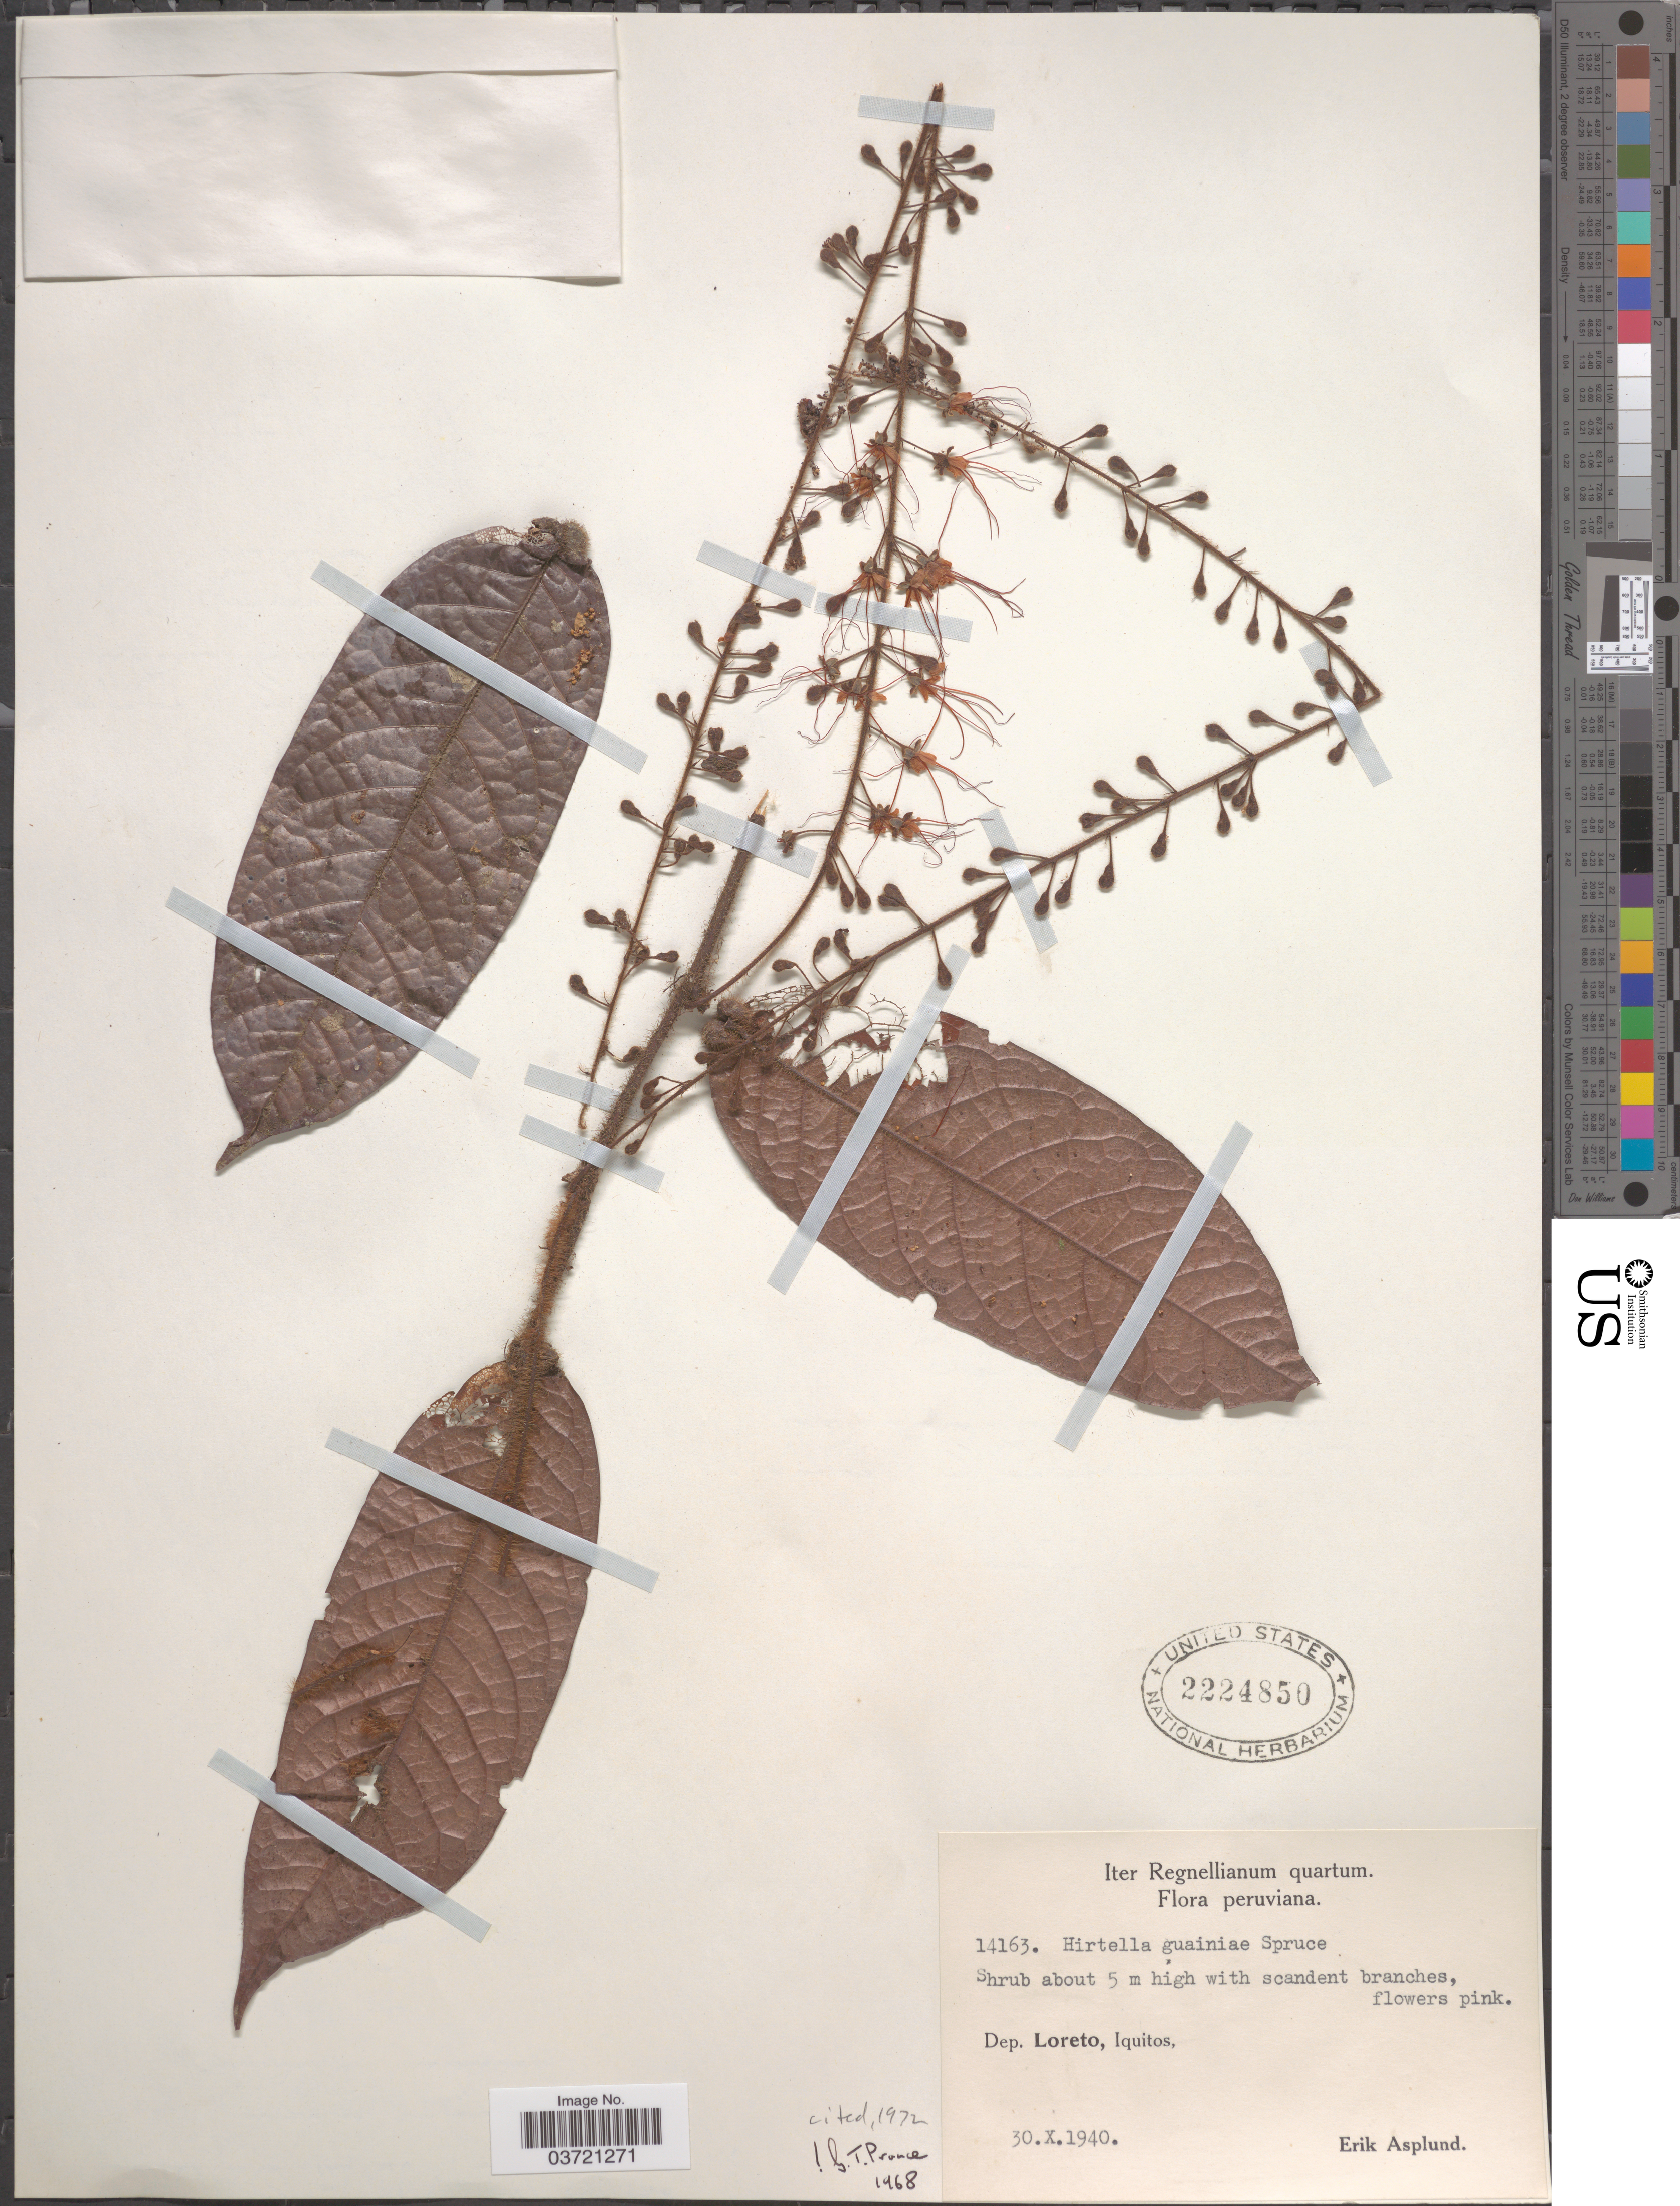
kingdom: Plantae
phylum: Tracheophyta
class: Magnoliopsida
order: Malpighiales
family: Chrysobalanaceae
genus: Hirtella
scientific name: Hirtella guainiae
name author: Spruce ex Hook. f.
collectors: E. Asplund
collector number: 14163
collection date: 1940-10-30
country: Peru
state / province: Loreto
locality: Dep. Loreto, Iquitos.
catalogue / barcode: US 2224850